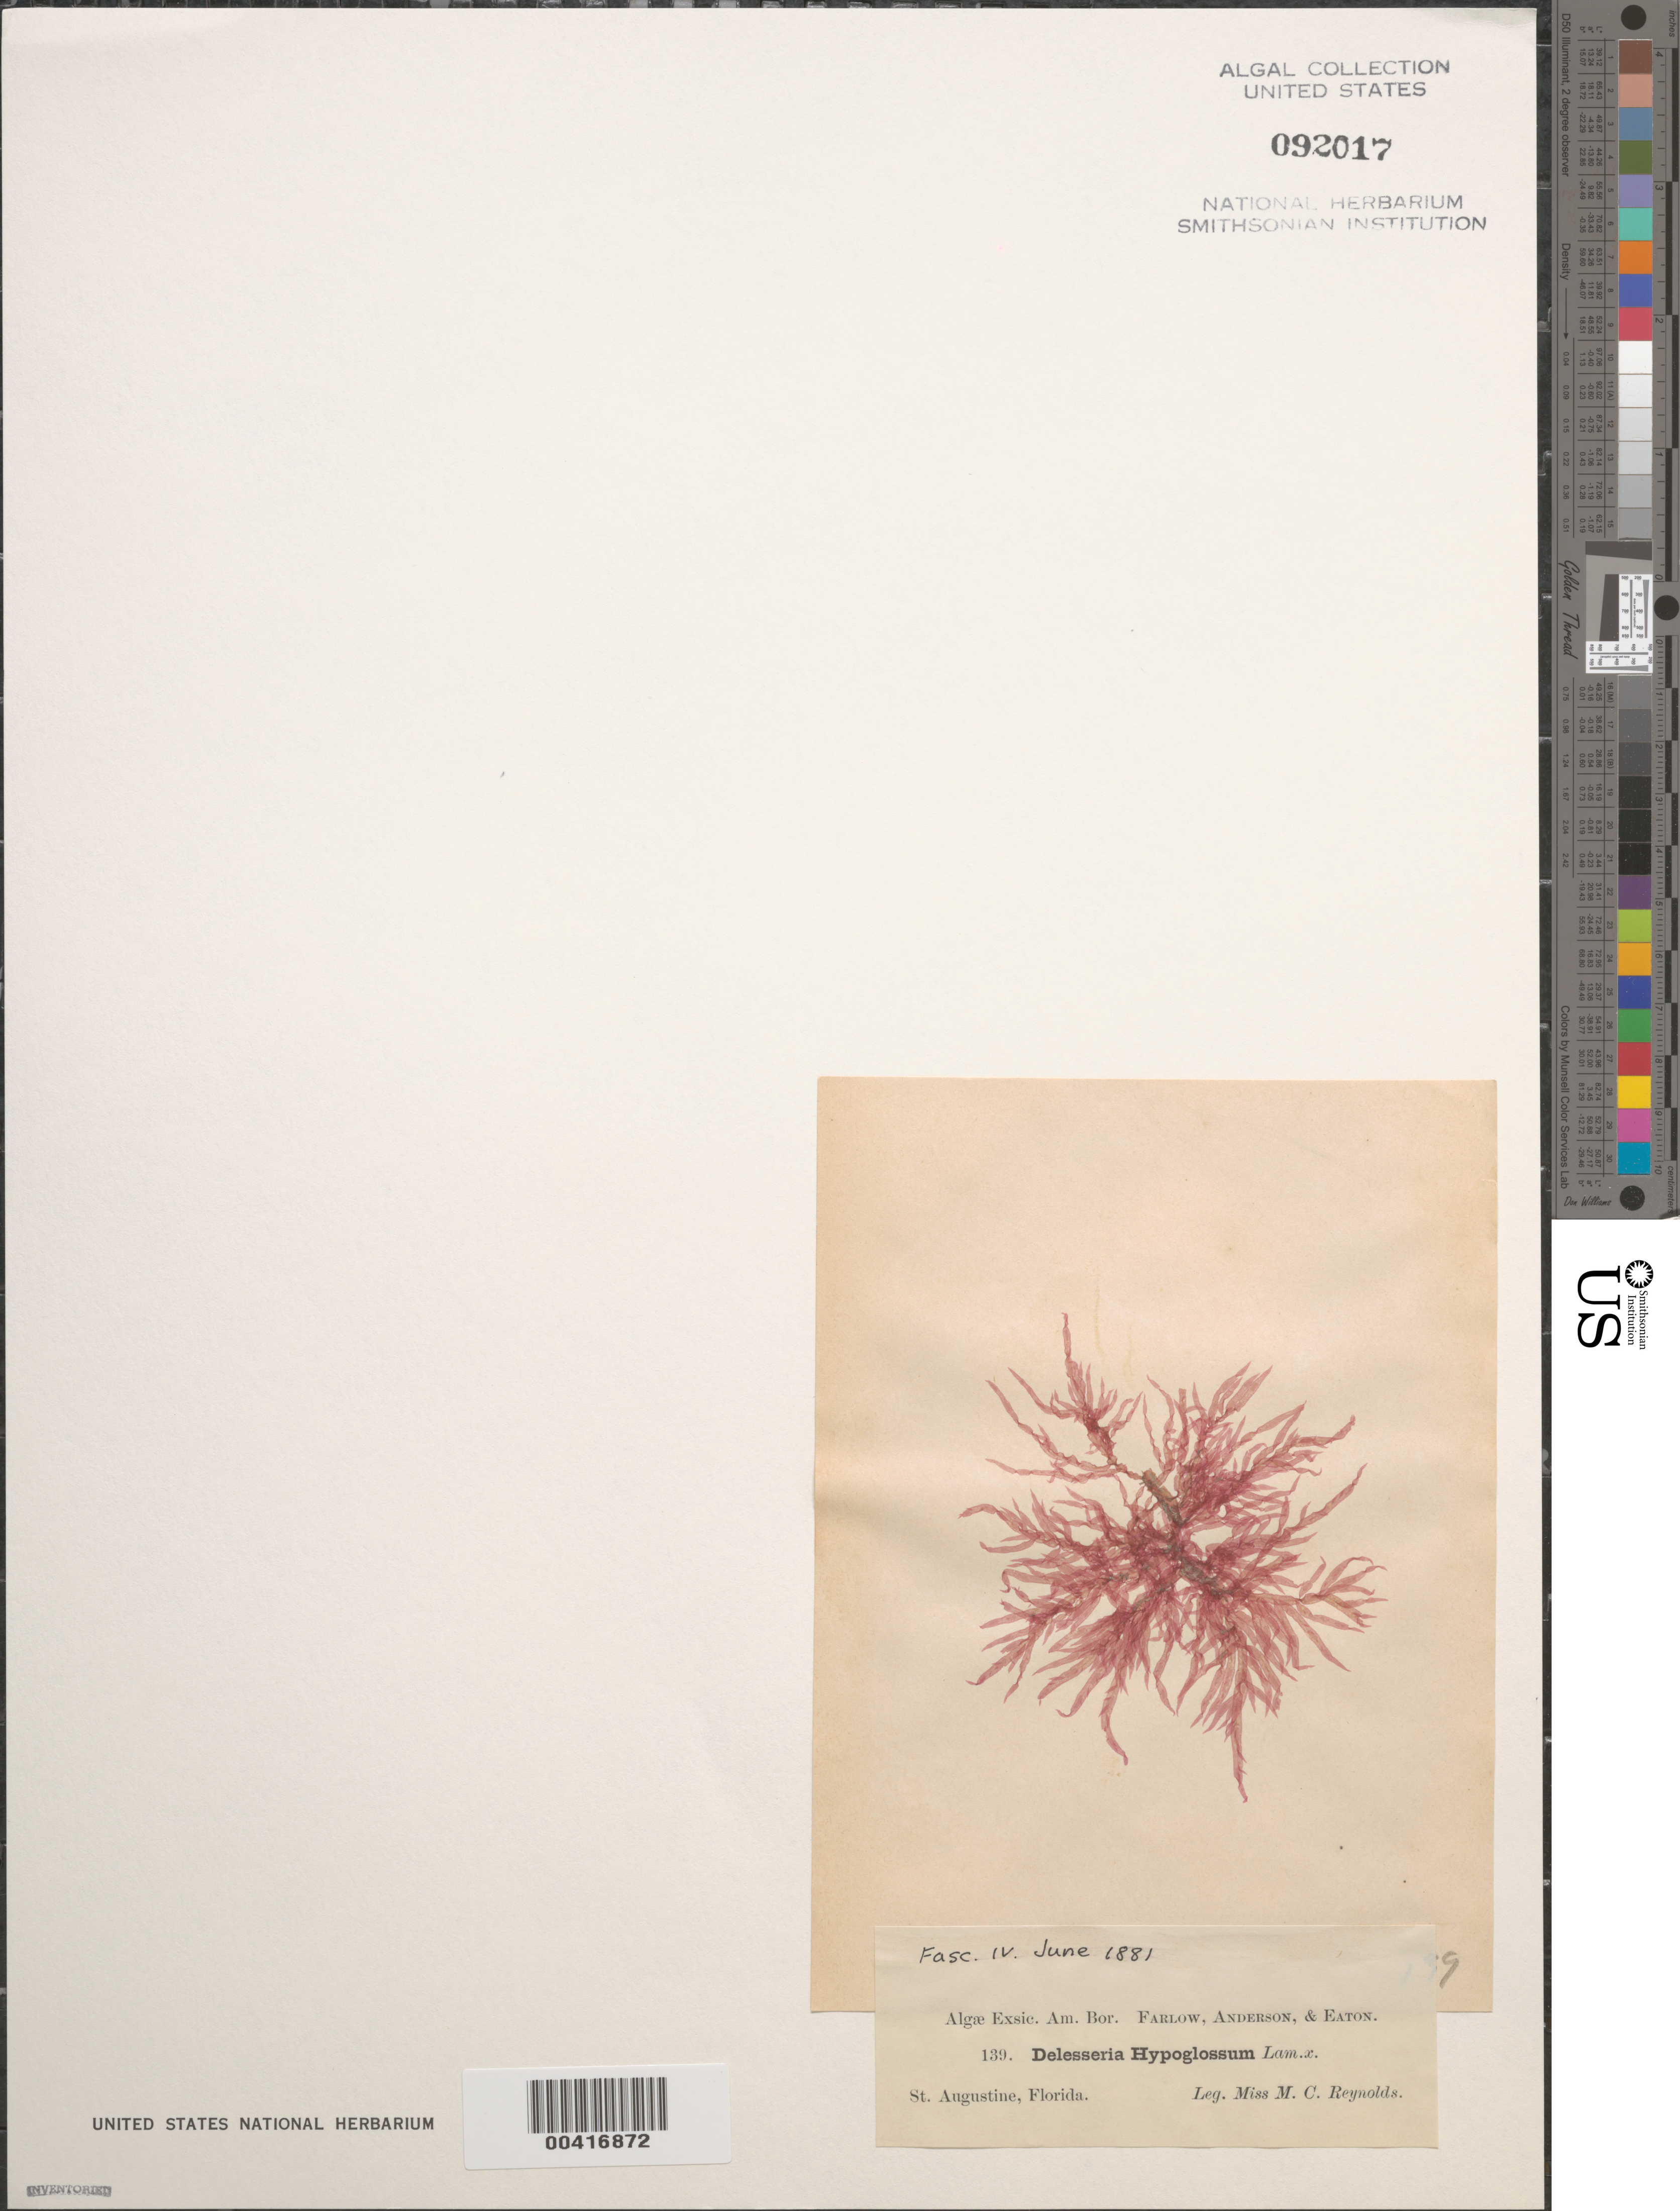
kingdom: Plantae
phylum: Rhodophyta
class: Florideophyceae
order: Ceramiales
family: Delesseriaceae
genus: Hypoglossum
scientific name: Hypoglossum hypoglossoides (Harv.) Womersley & Shepley, nom. illeg.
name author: (Harv.) Womersley & Shepley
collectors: M. Reynolds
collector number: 139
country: United States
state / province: Florida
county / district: Saint Johns County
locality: St. Augustine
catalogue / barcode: US 92017